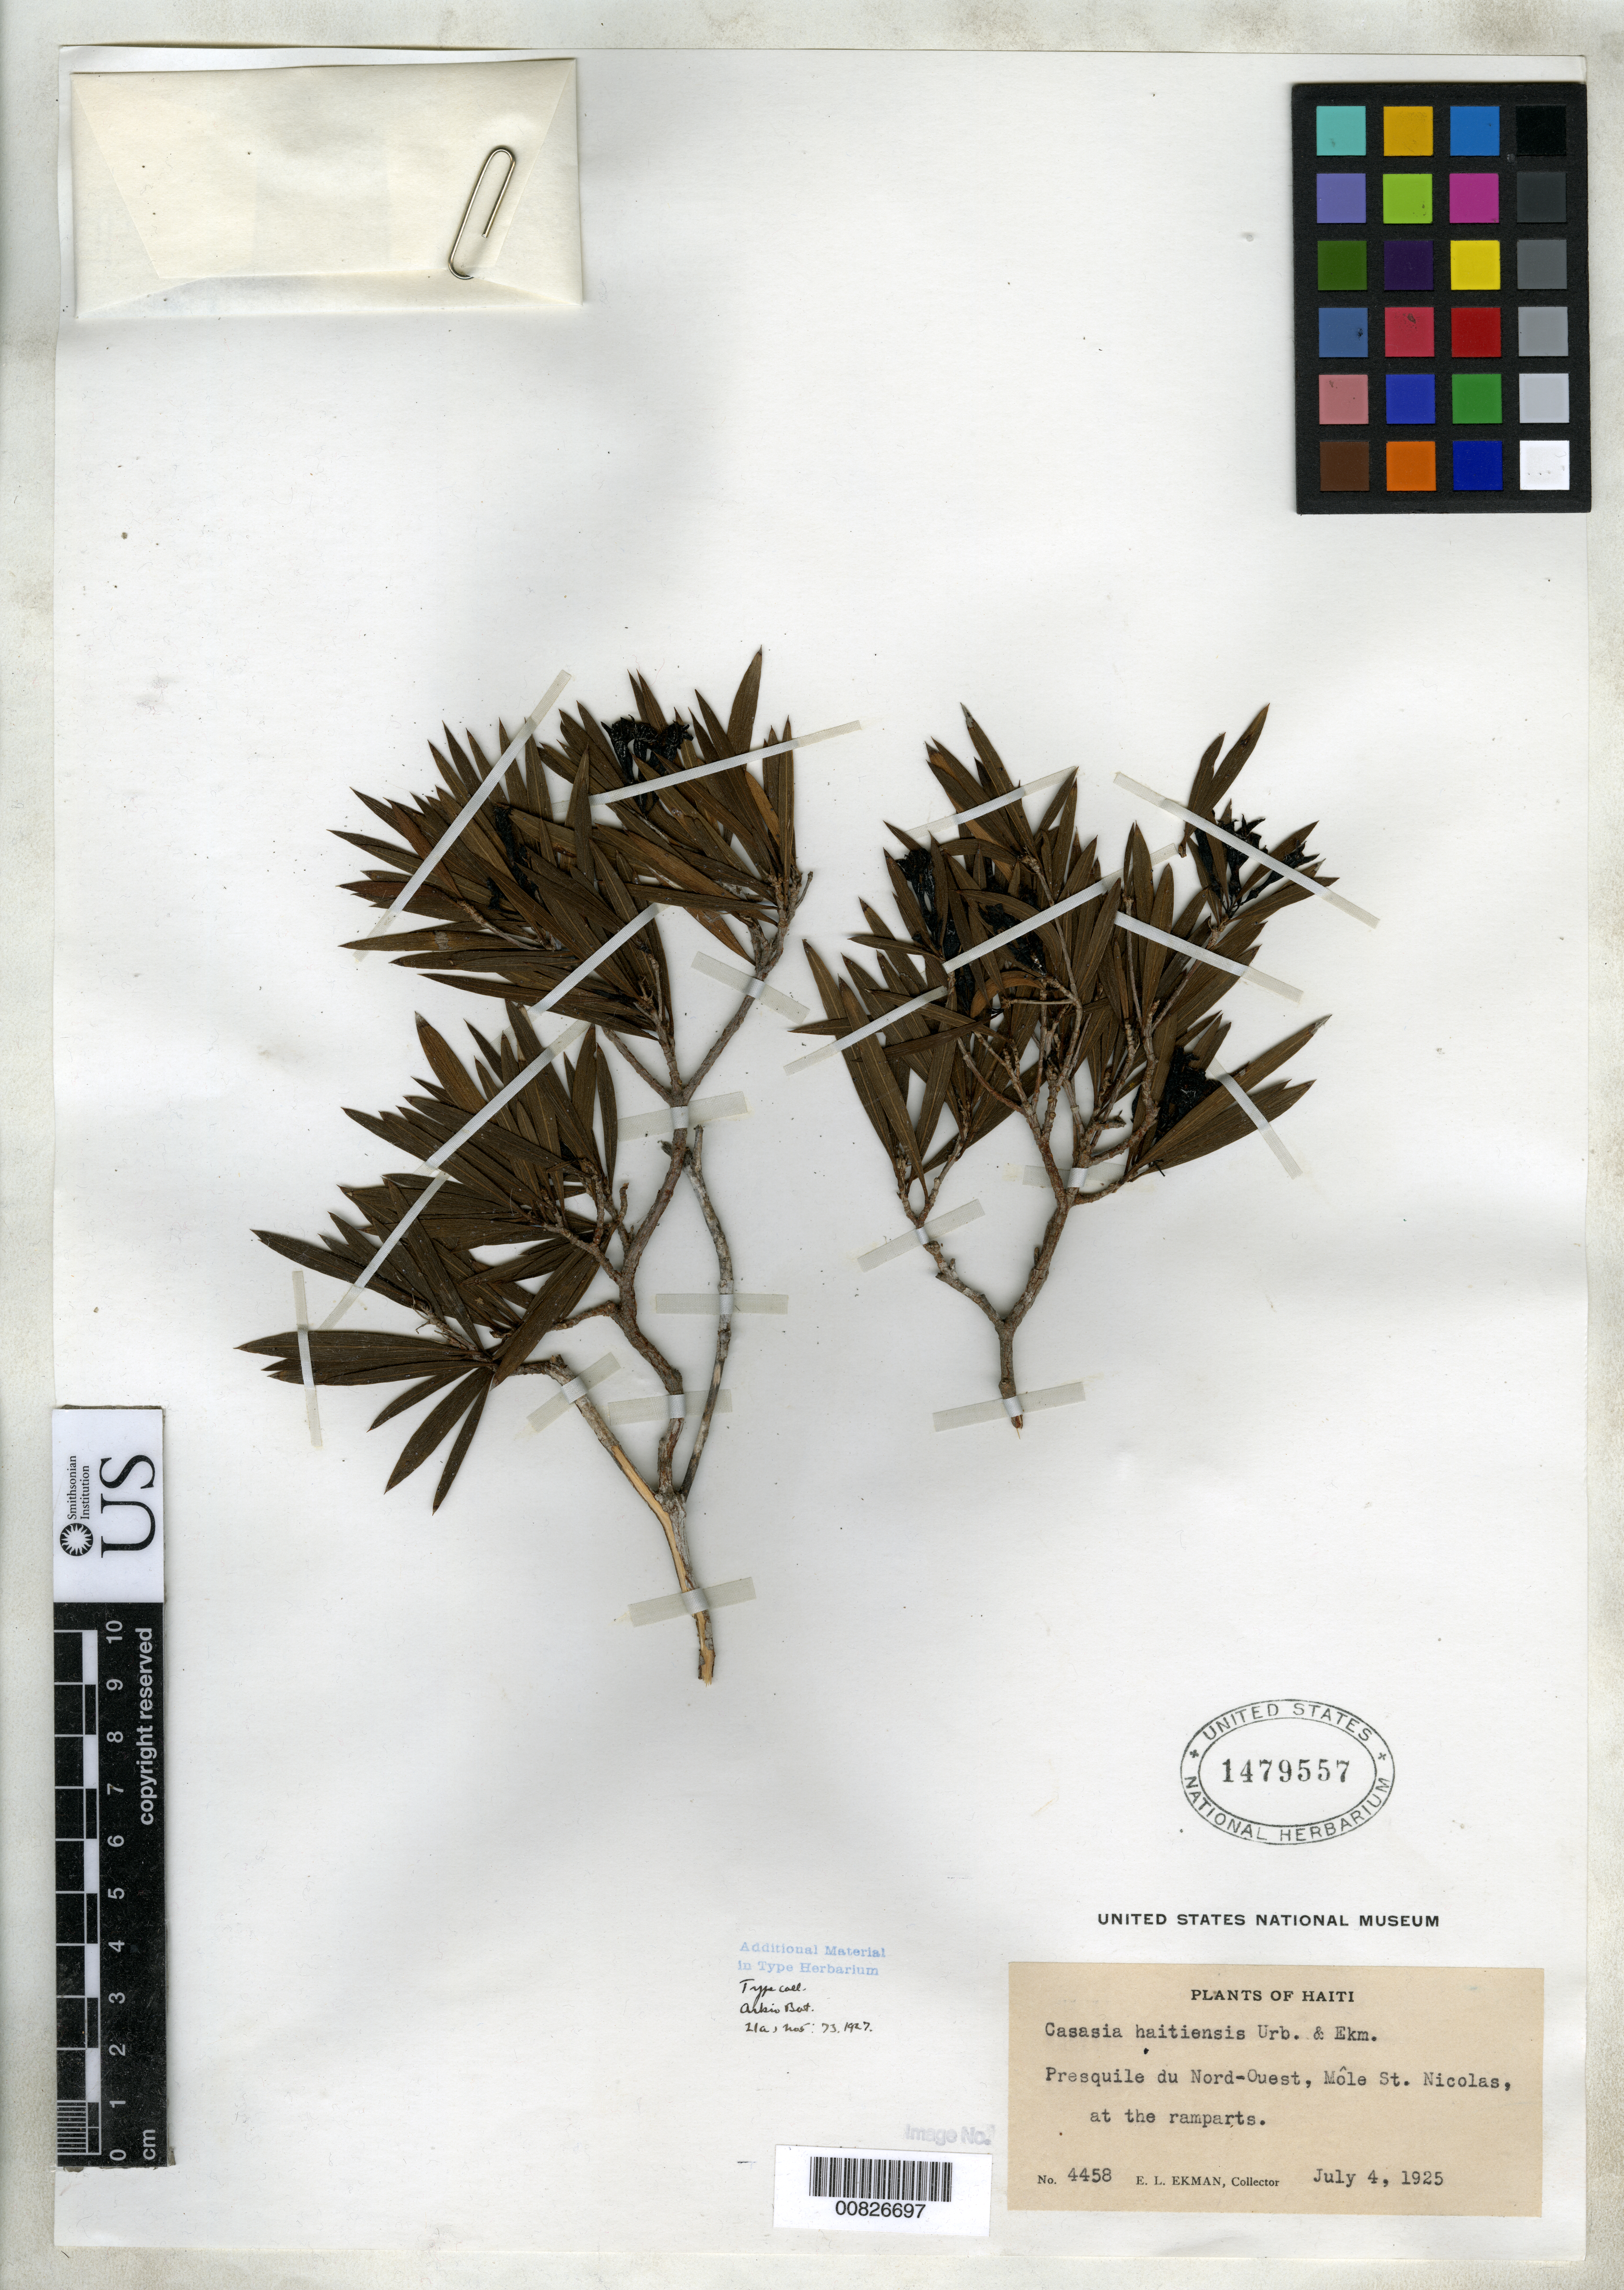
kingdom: Plantae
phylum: Tracheophyta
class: Magnoliopsida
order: Gentianales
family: Rubiaceae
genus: Casasia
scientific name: Casasia haitiensis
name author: Urb. & Ekman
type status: Isotype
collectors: E. L. Ekman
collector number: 4458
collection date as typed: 04 Jul 1925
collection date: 1925-07-04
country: Haiti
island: Hispaniola Island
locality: Presquile du Nord-Ouest, Môle St. Nicolas, at the ramparts.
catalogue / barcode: US 1479557